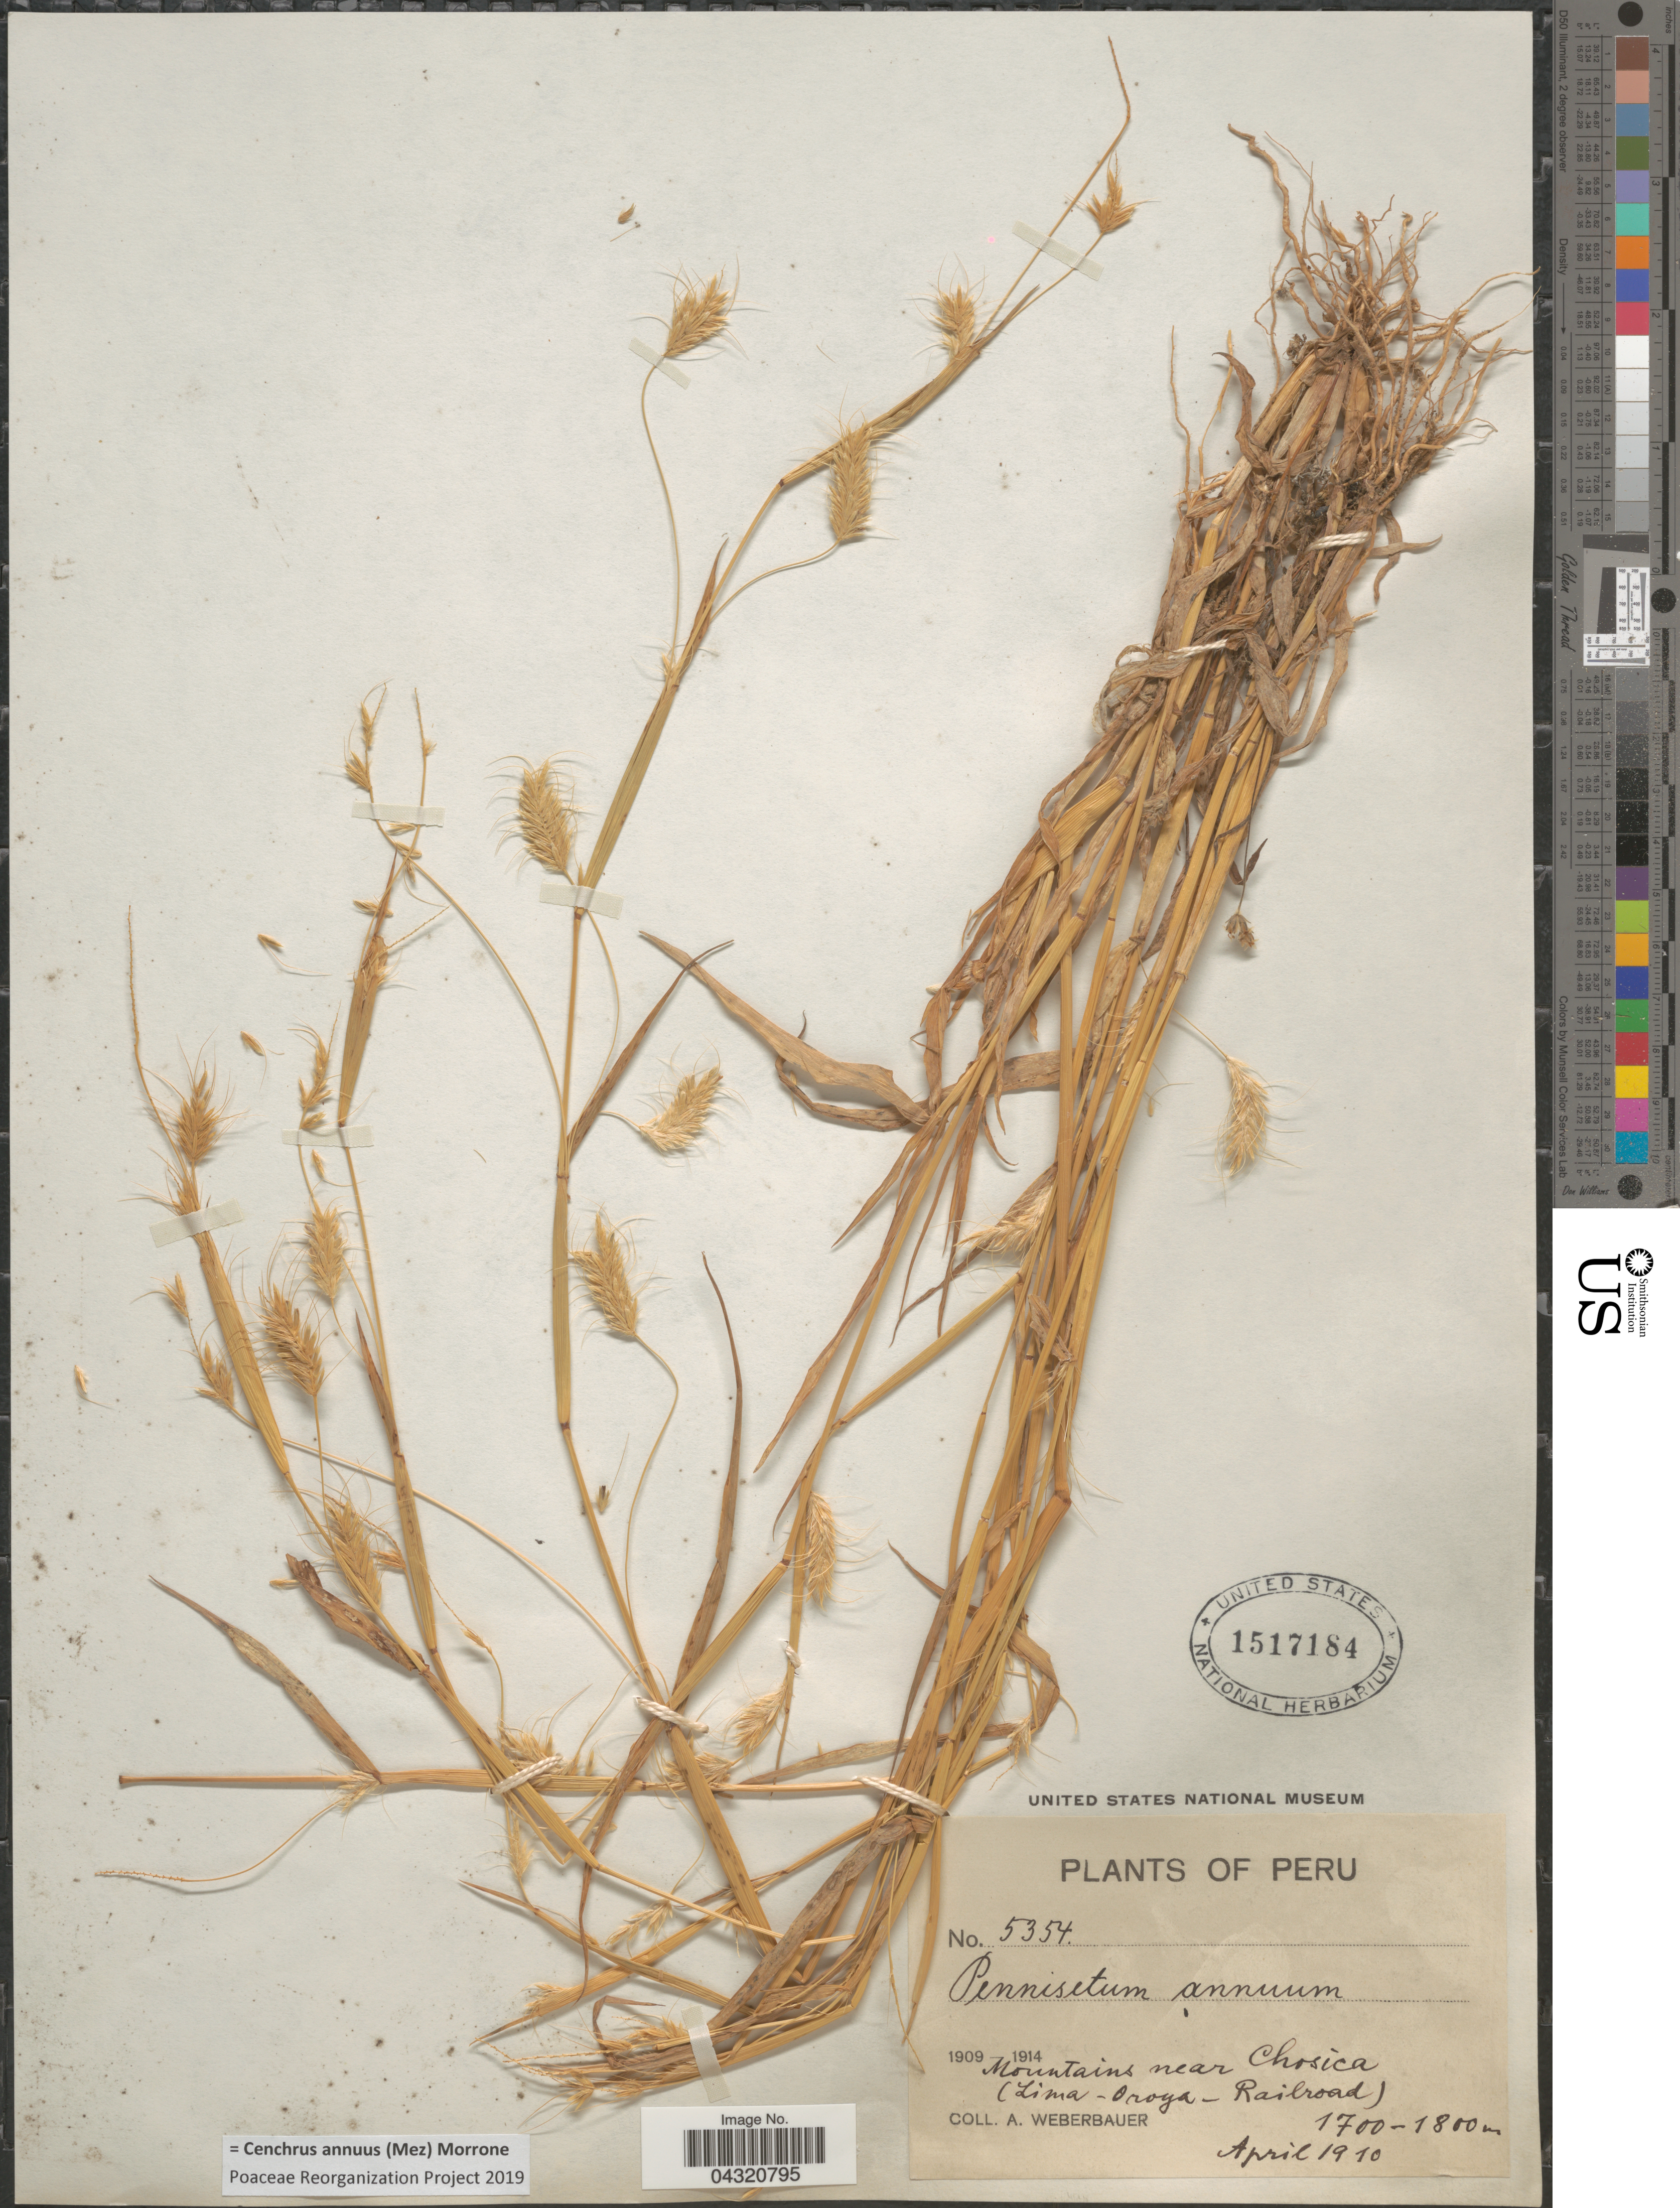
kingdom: Plantae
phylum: Tracheophyta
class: Liliopsida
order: Poales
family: Poaceae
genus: Cenchrus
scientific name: Cenchrus annuus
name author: (Mez) Morrone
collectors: A. Weberbauer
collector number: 5354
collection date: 1910-04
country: Peru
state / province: Lima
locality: Mountains near Chosica (LIma-Oroya-Railroad).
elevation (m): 1700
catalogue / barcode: US 1517184